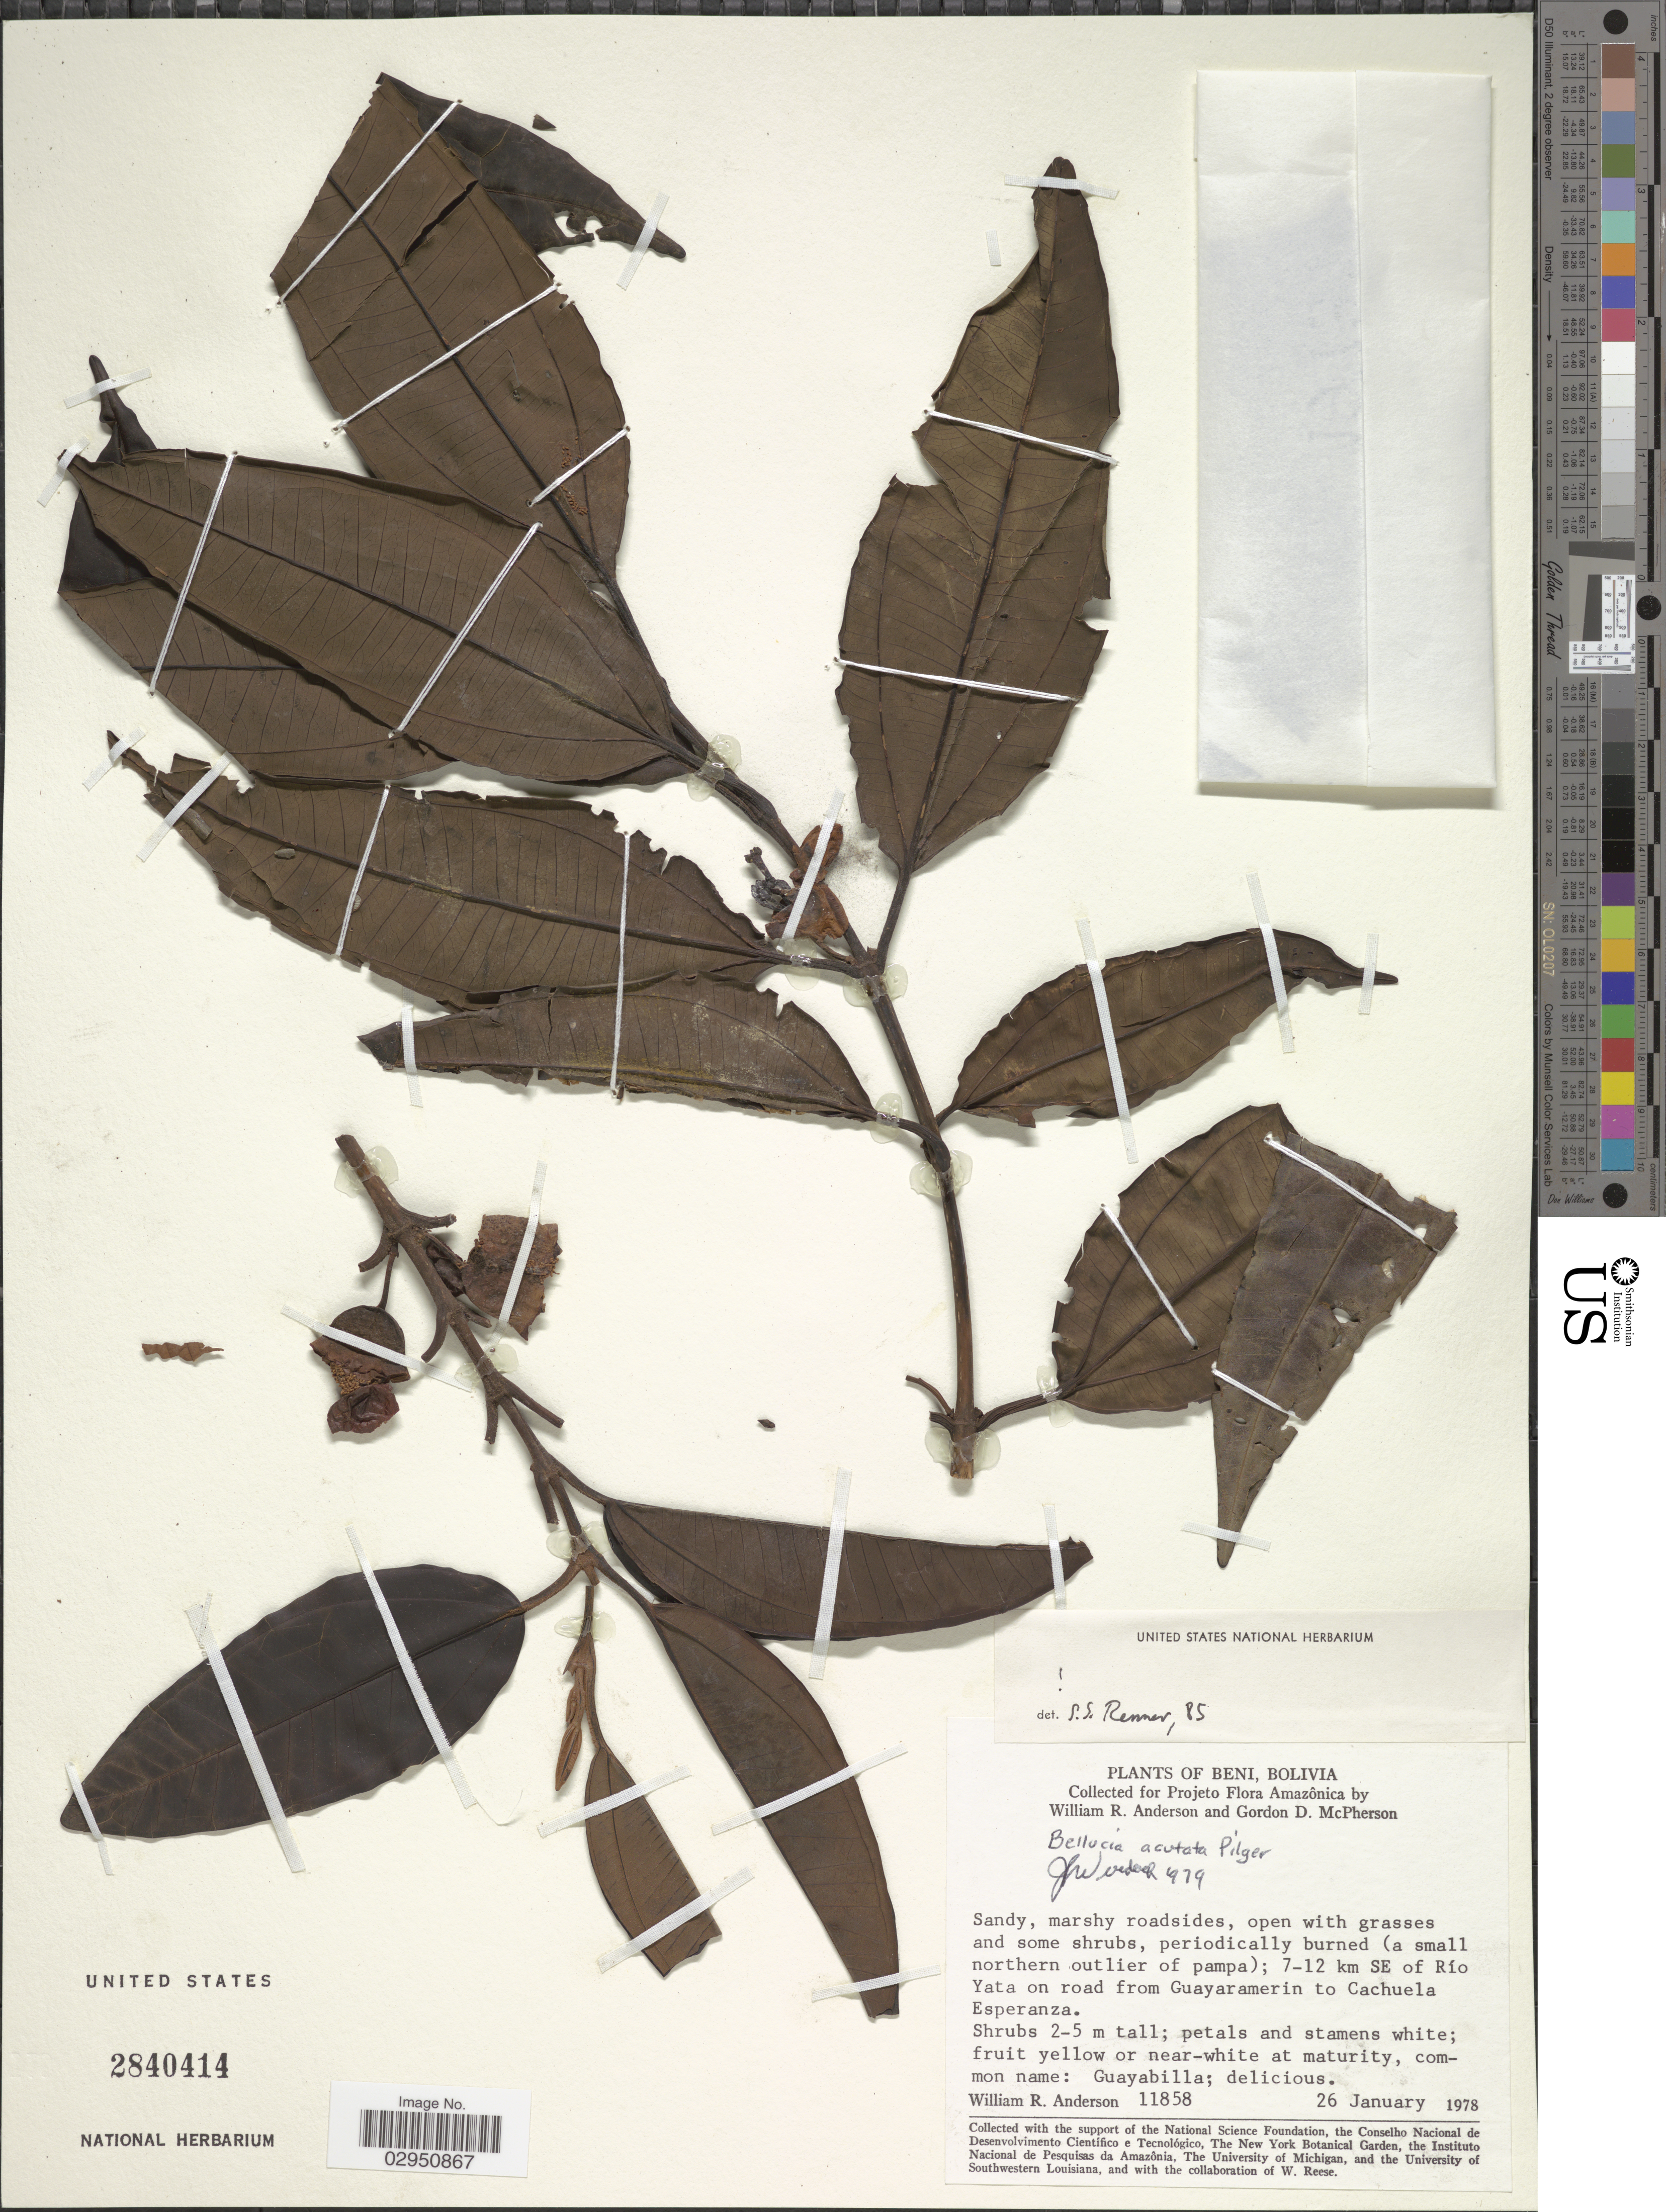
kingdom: Plantae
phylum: Tracheophyta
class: Magnoliopsida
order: Myrtales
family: Melastomataceae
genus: Bellucia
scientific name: Bellucia acutata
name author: Pilg.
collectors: W. R. Anderson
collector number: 11858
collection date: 1978-01-26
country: Bolivia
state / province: Beni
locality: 7-12 km SE of Río Yata on road from Guayamerin to Cachuela Esperanza.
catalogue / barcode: US 2840414